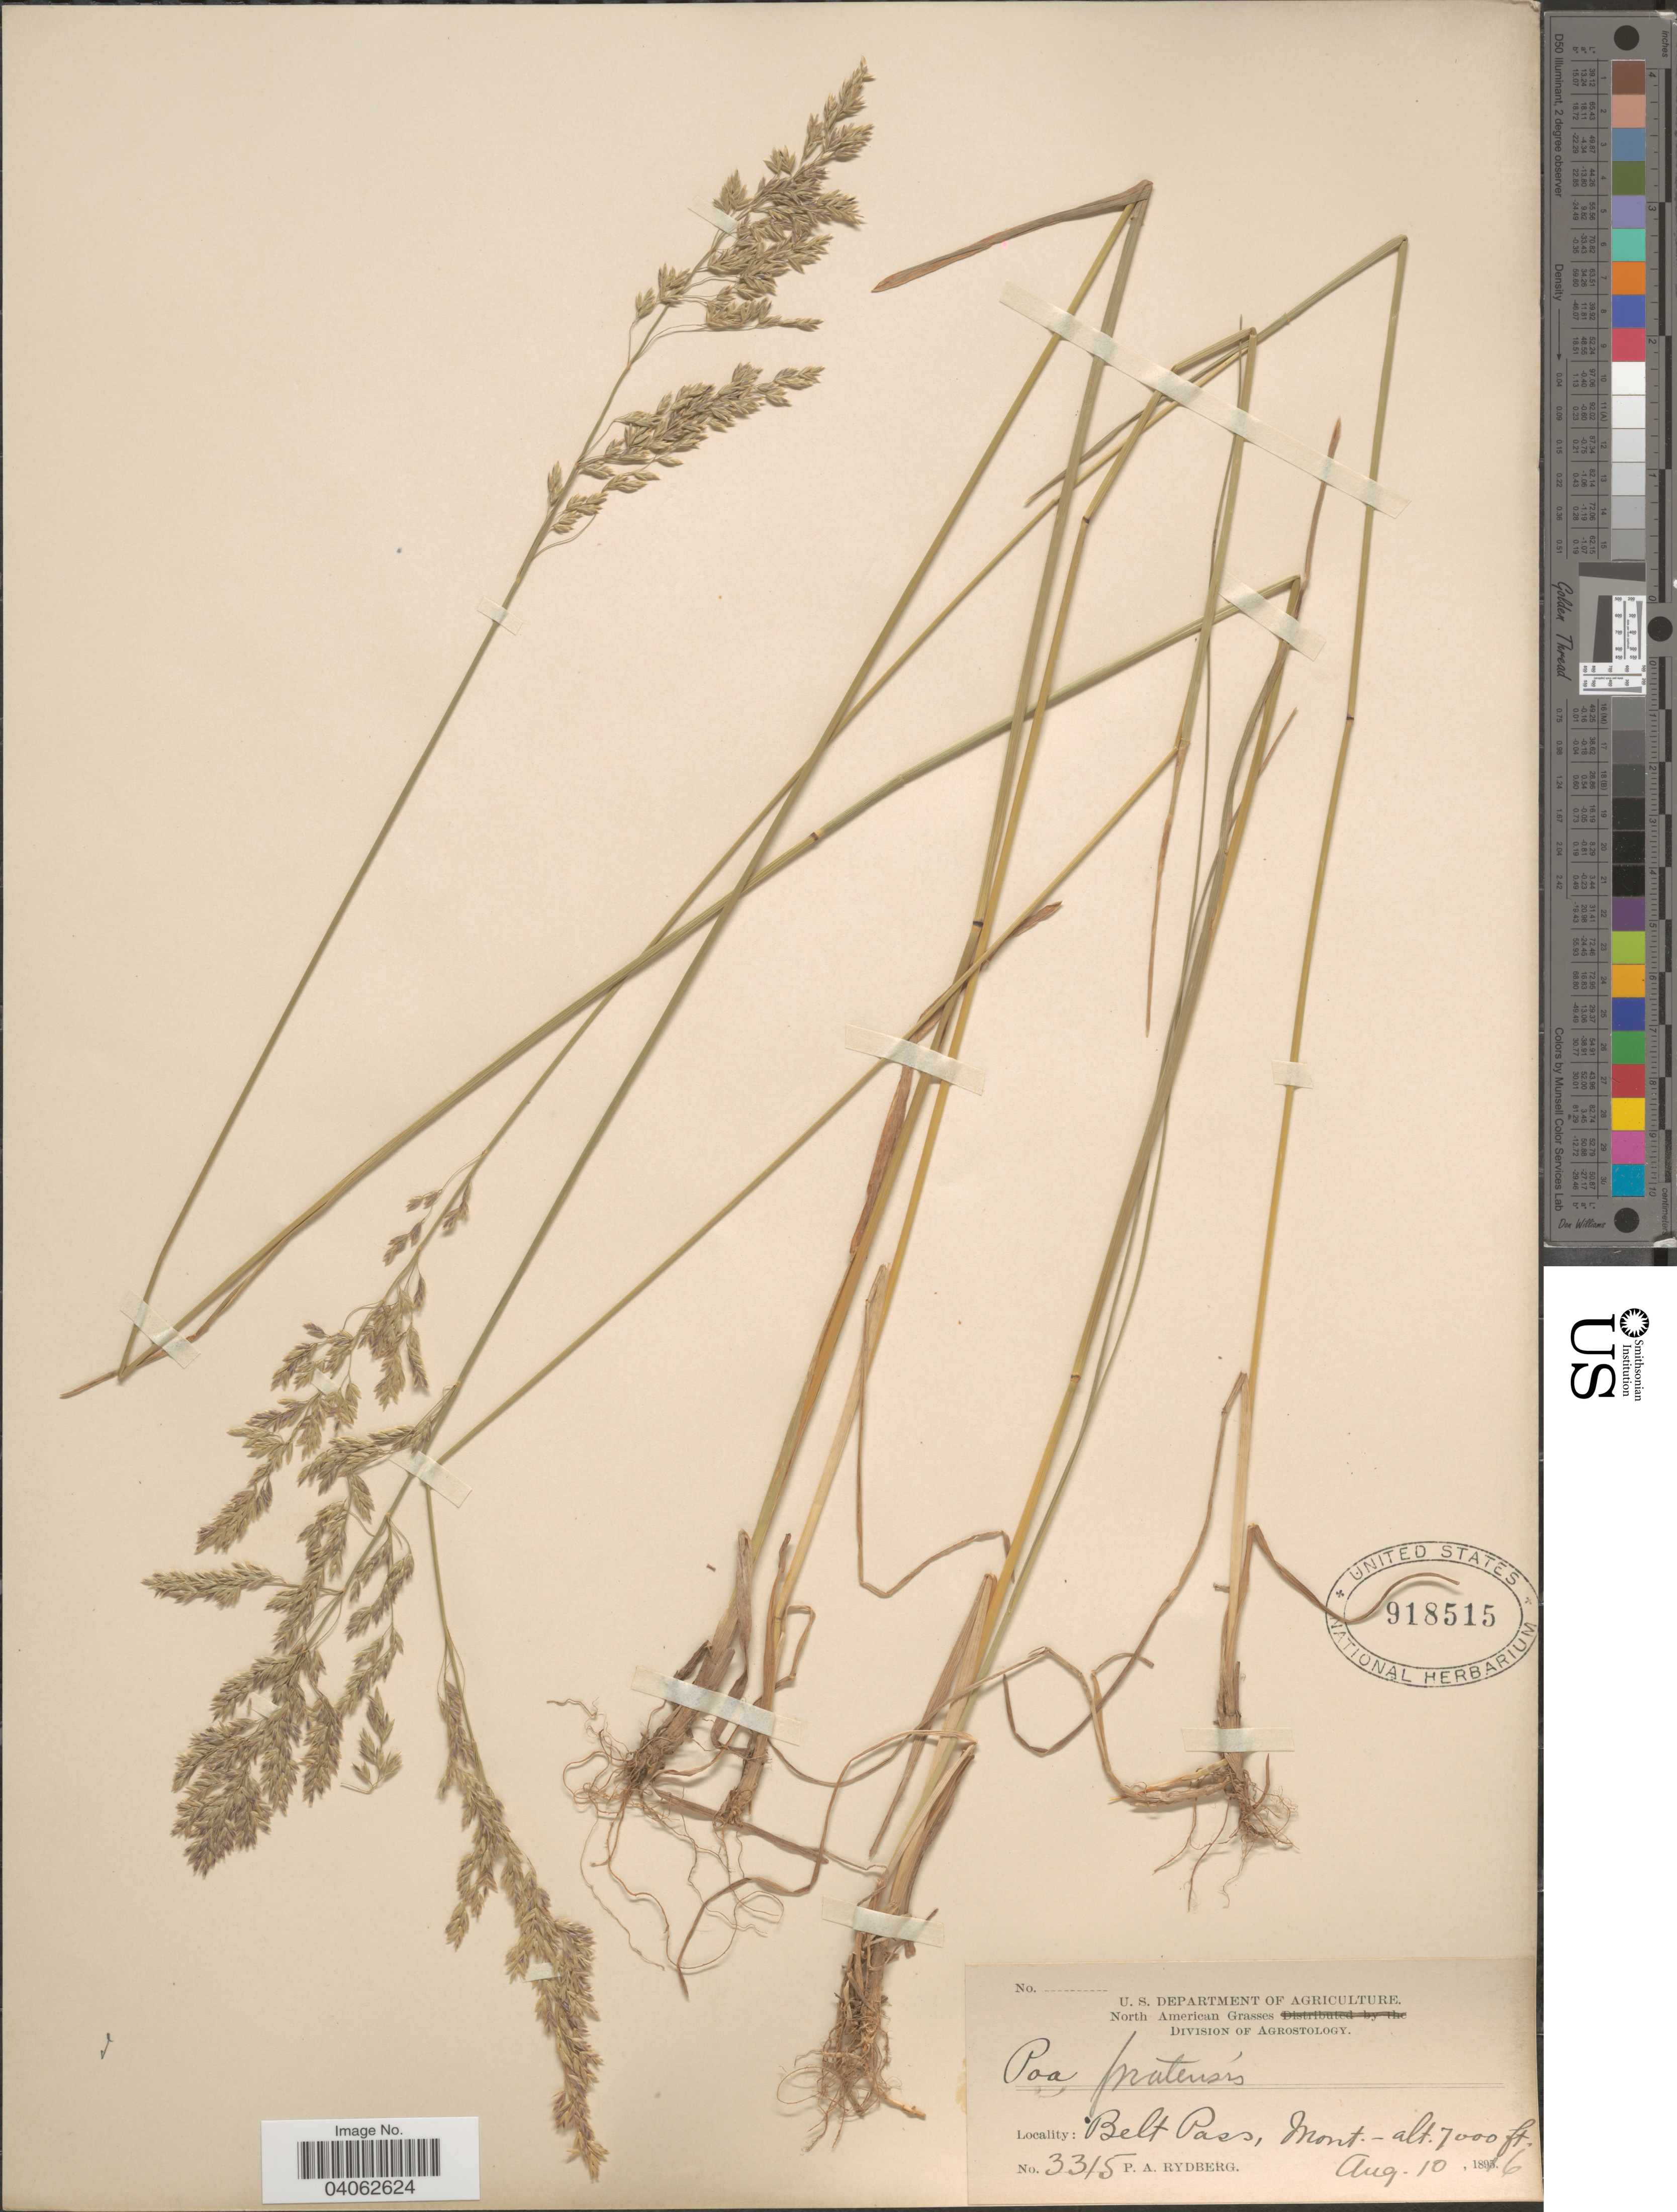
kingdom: Plantae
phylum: Tracheophyta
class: Liliopsida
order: Poales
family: Poaceae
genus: Poa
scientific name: Poa pratensis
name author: L.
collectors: P. A. Rydberg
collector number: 3315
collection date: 1896-08-10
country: United States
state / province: Montana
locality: Belt Pass.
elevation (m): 2134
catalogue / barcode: US 918515